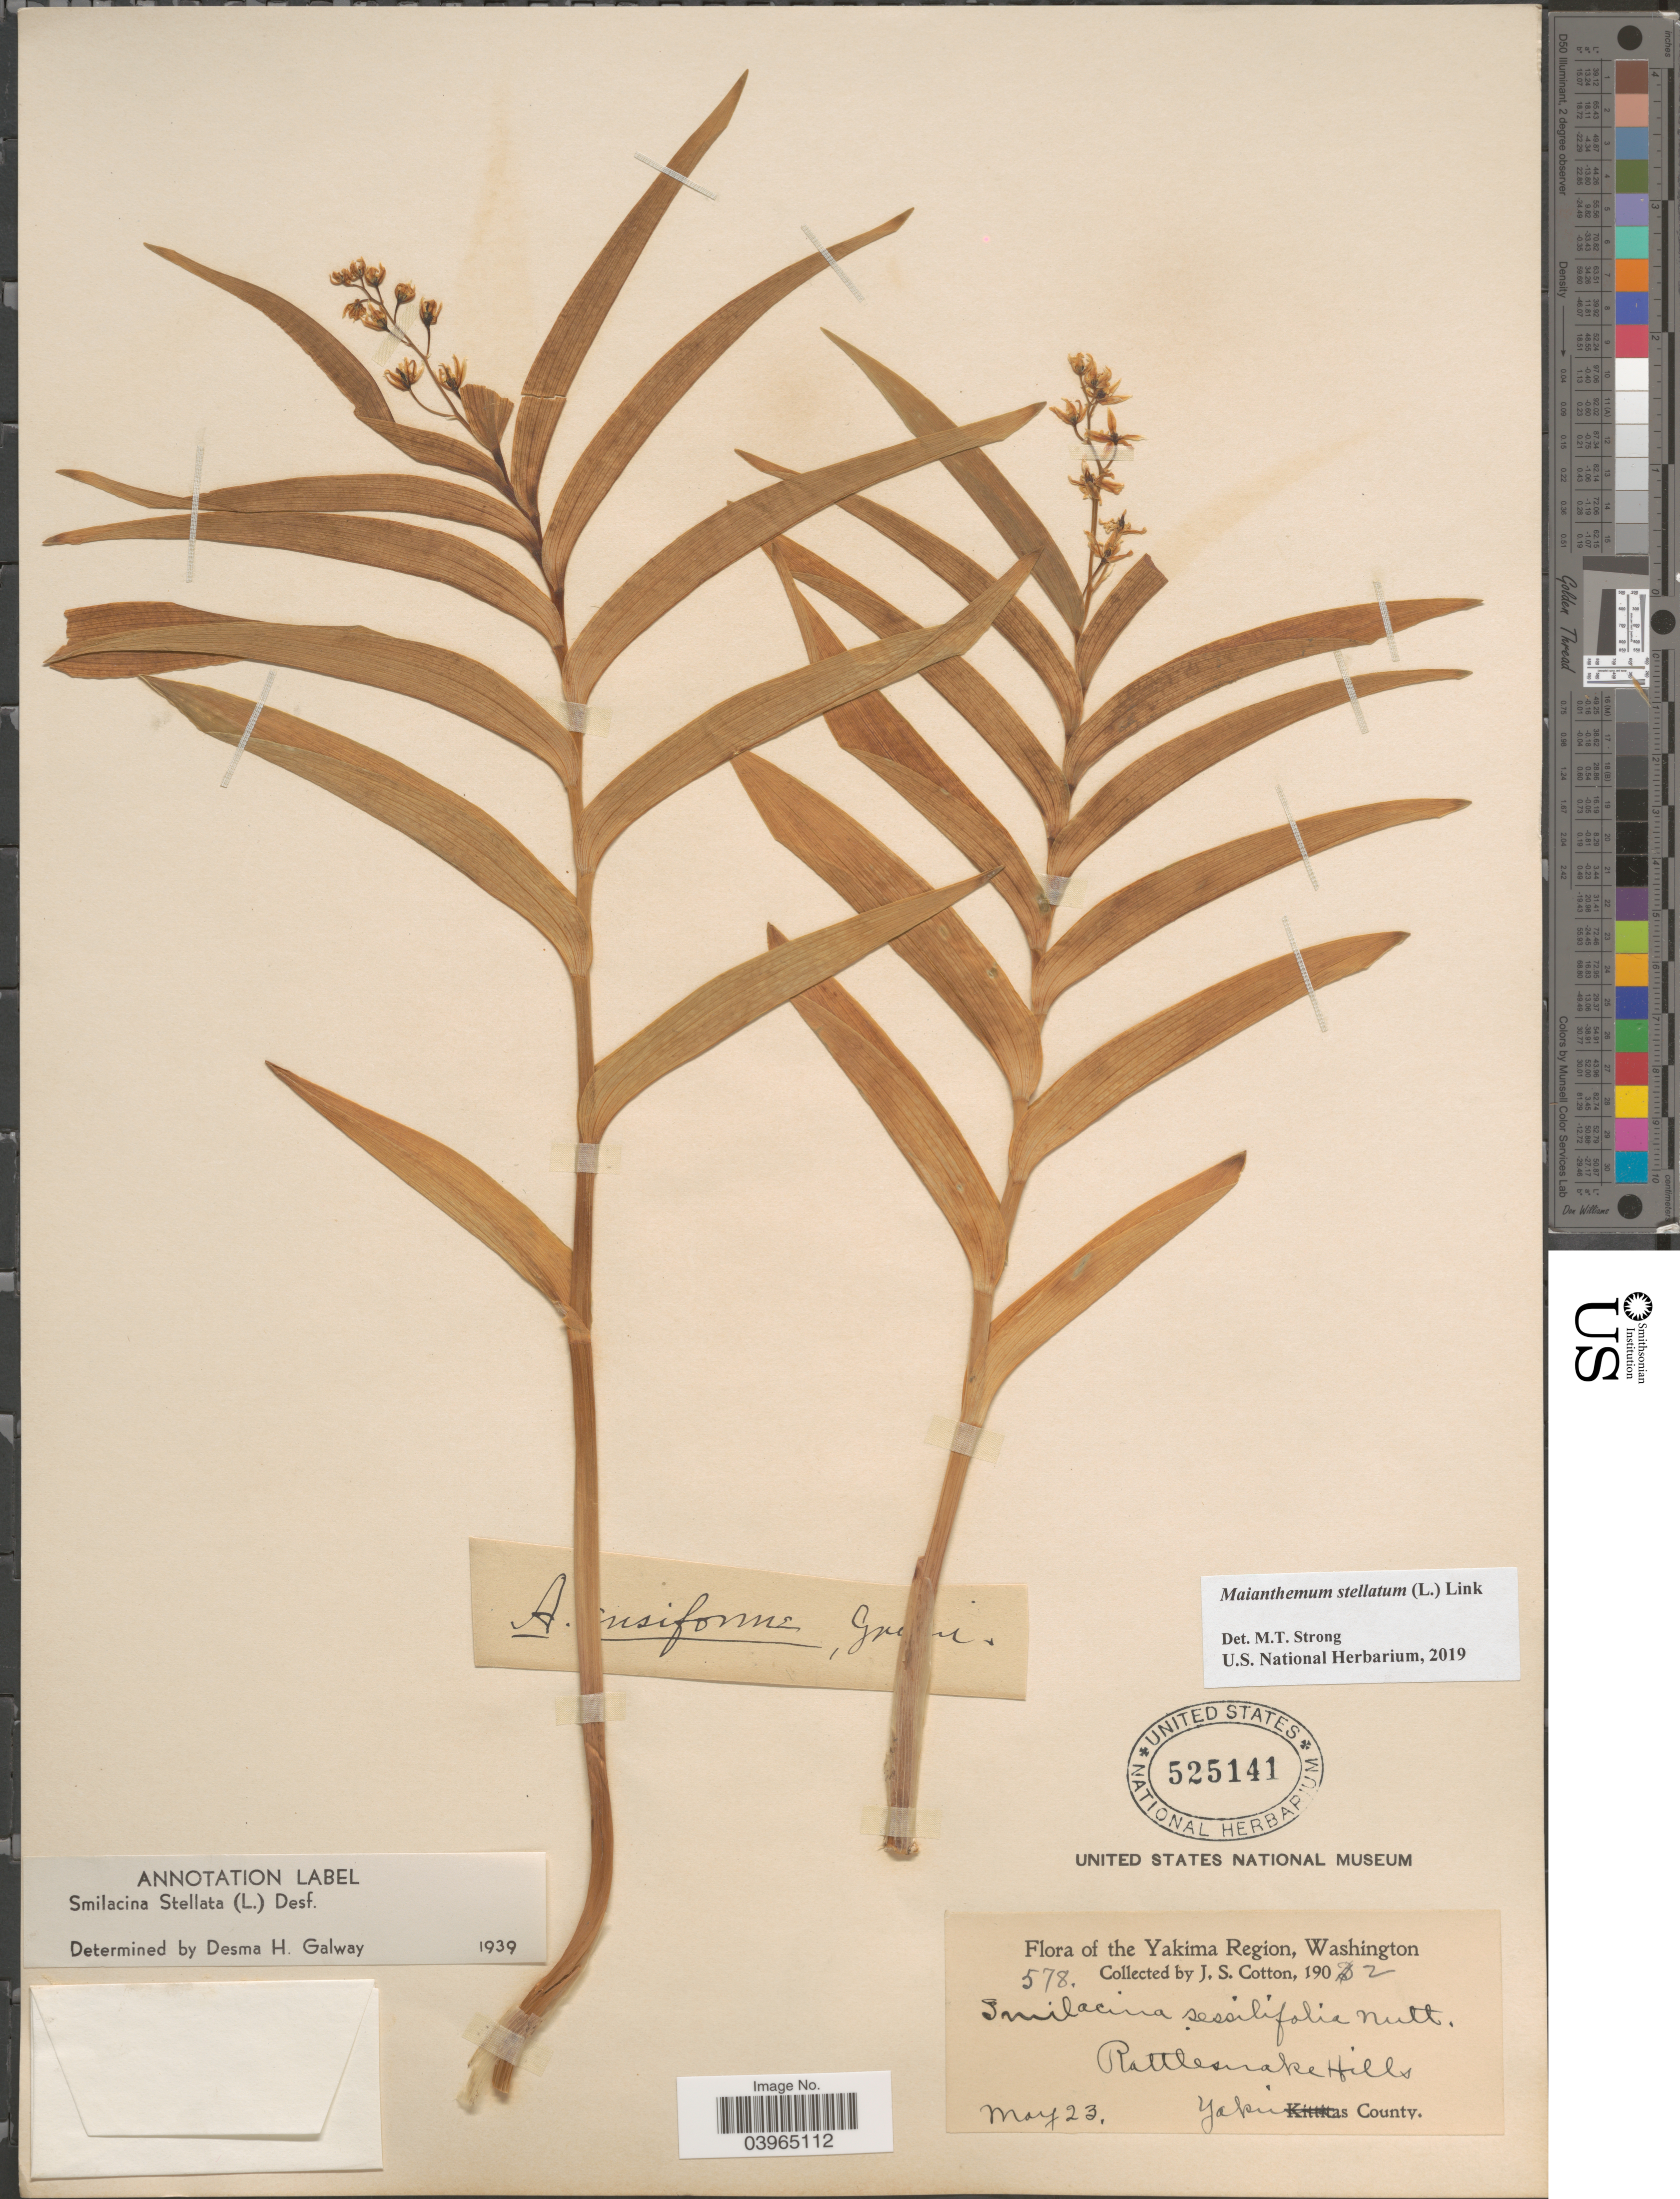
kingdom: Plantae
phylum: Tracheophyta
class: Liliopsida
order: Asparagales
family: Asparagaceae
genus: Maianthemum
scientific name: Maianthemum stellatum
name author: (L.) Link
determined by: Strong, Mark T., (BOT), Smithsonian Institution - National Museum of Natural History (UNITED STATES)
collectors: J. S. Cotton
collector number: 578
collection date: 1902-05-23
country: United States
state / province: Washington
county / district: Yakima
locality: Yakima Region. Rattlesnake Hills. Yakima County.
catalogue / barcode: US 525141